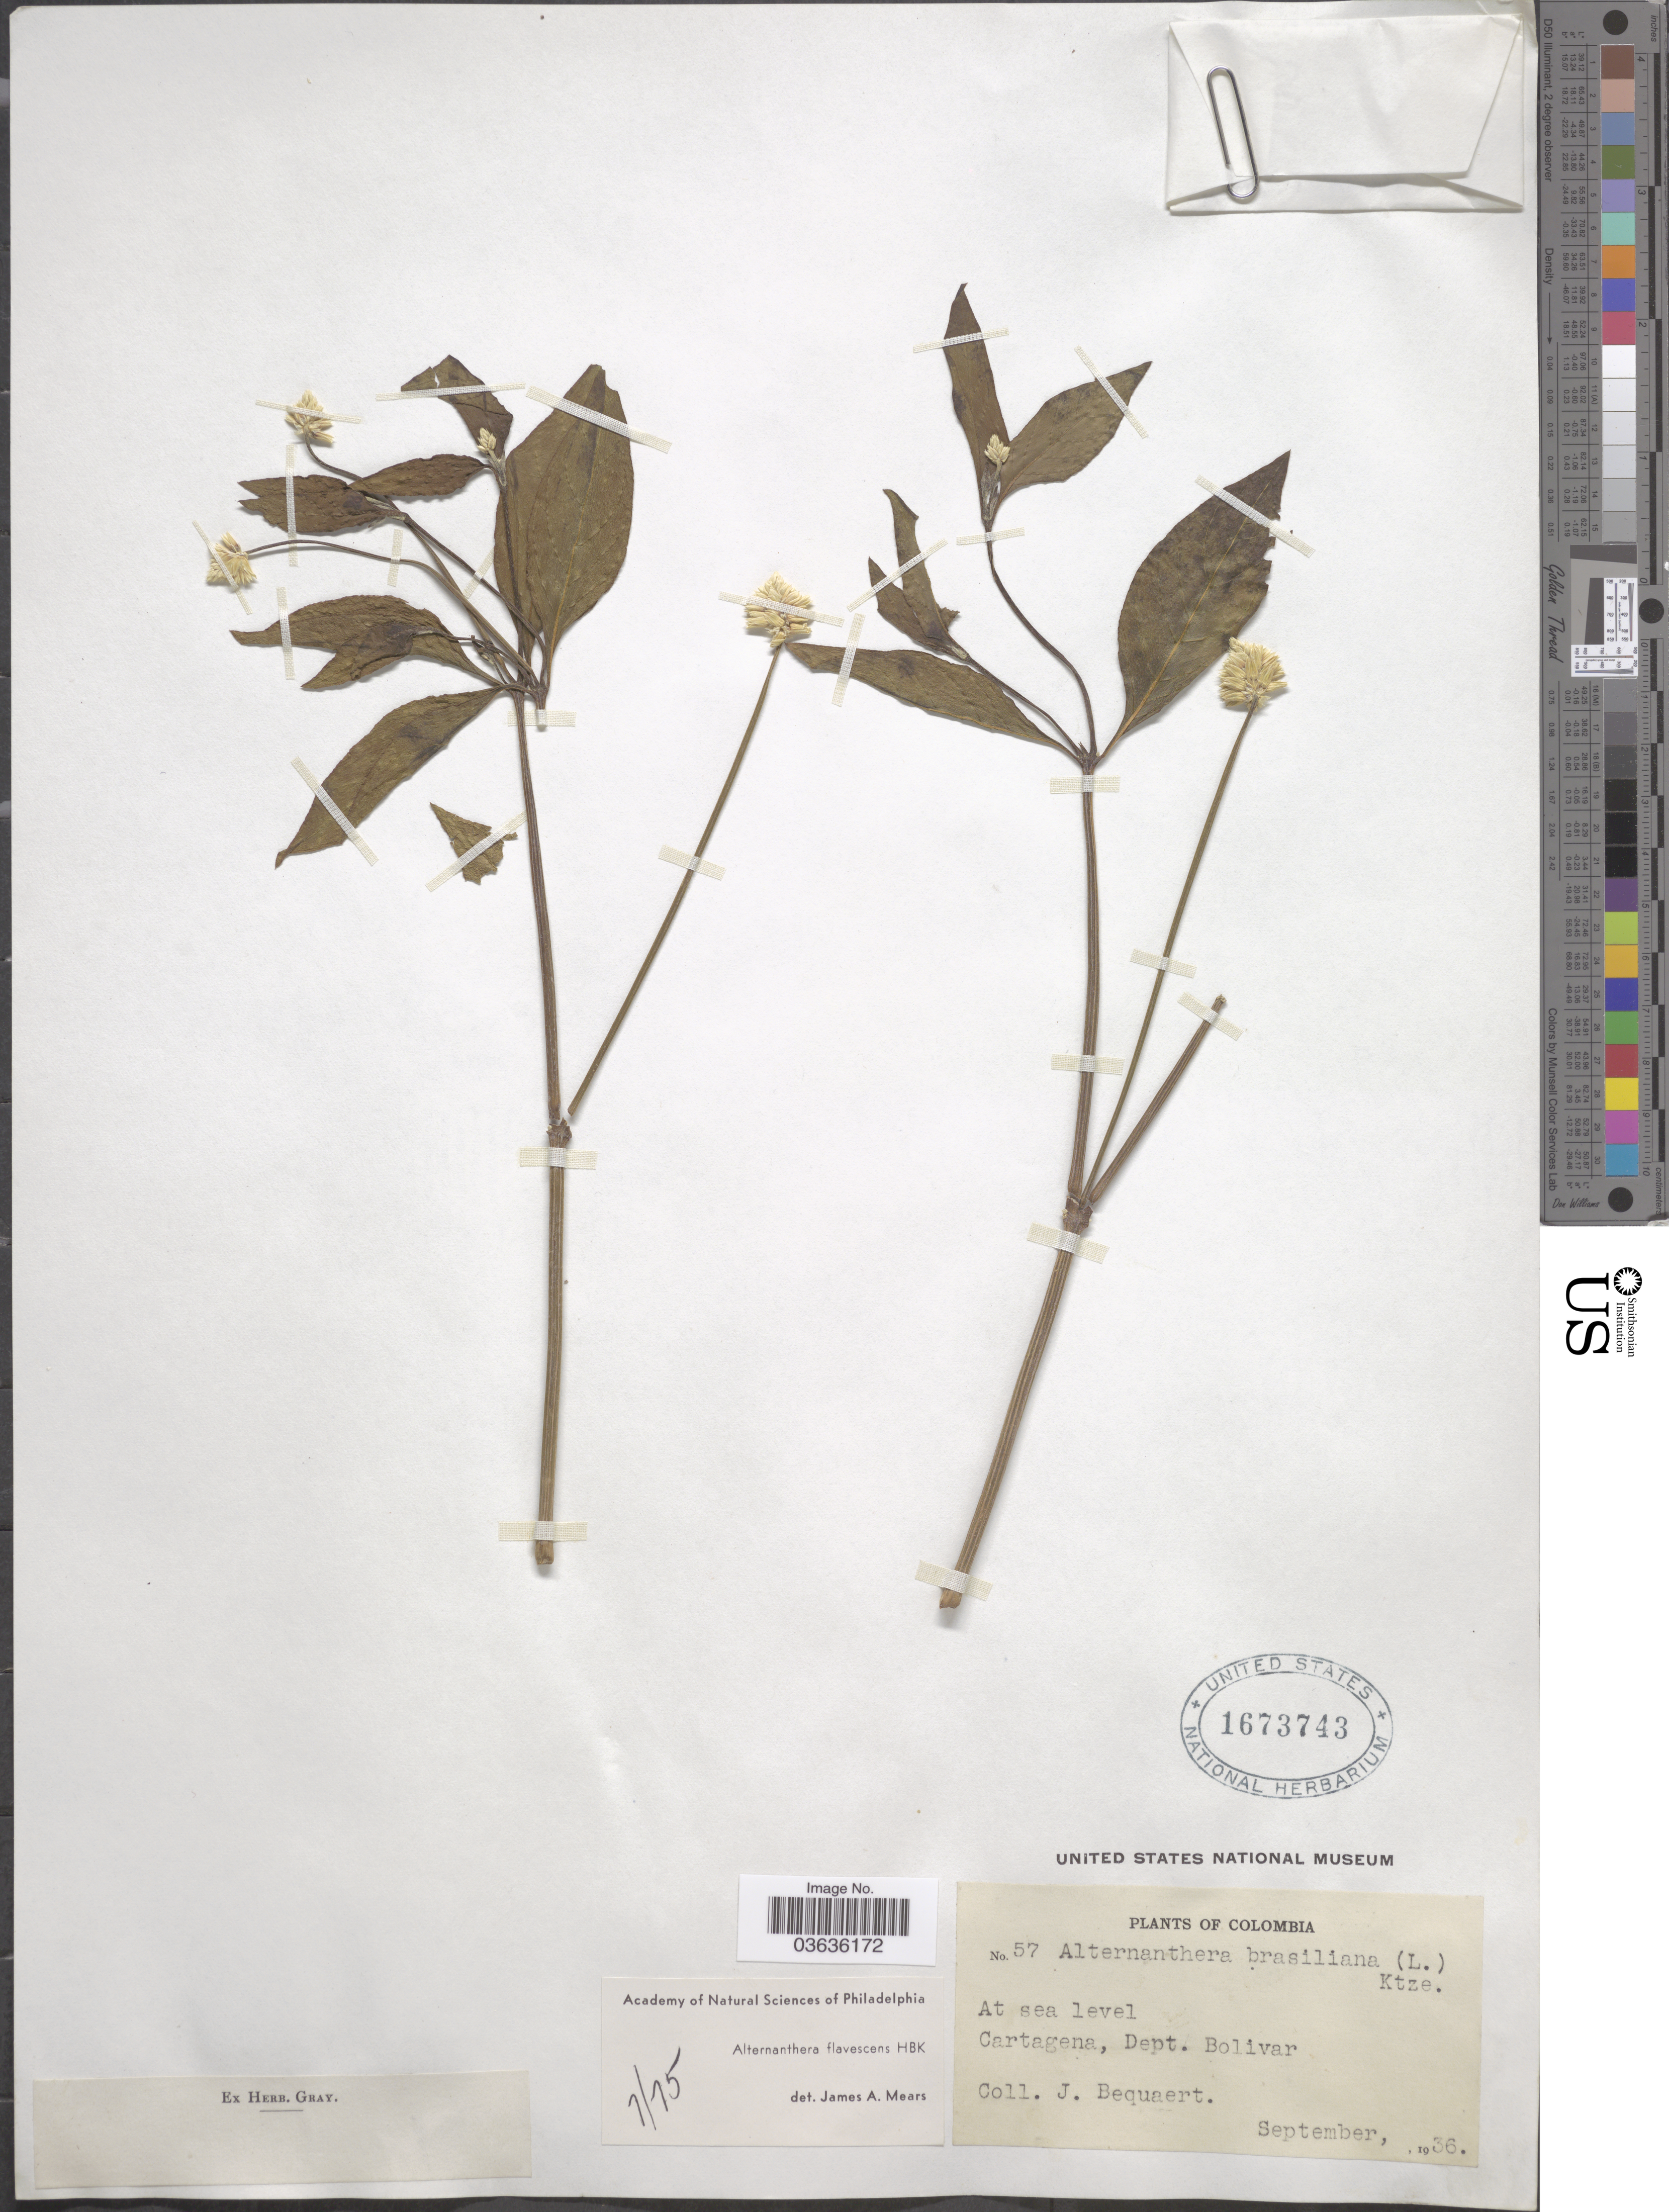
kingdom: Plantae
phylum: Tracheophyta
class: Magnoliopsida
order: Caryophyllales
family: Amaranthaceae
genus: Alternanthera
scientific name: Alternanthera flavescens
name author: Kunth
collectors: J. Bequaert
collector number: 57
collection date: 1936-09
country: Colombia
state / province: Bolívar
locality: Cartagena, Dept. Bolivar.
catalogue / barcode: US 1673743